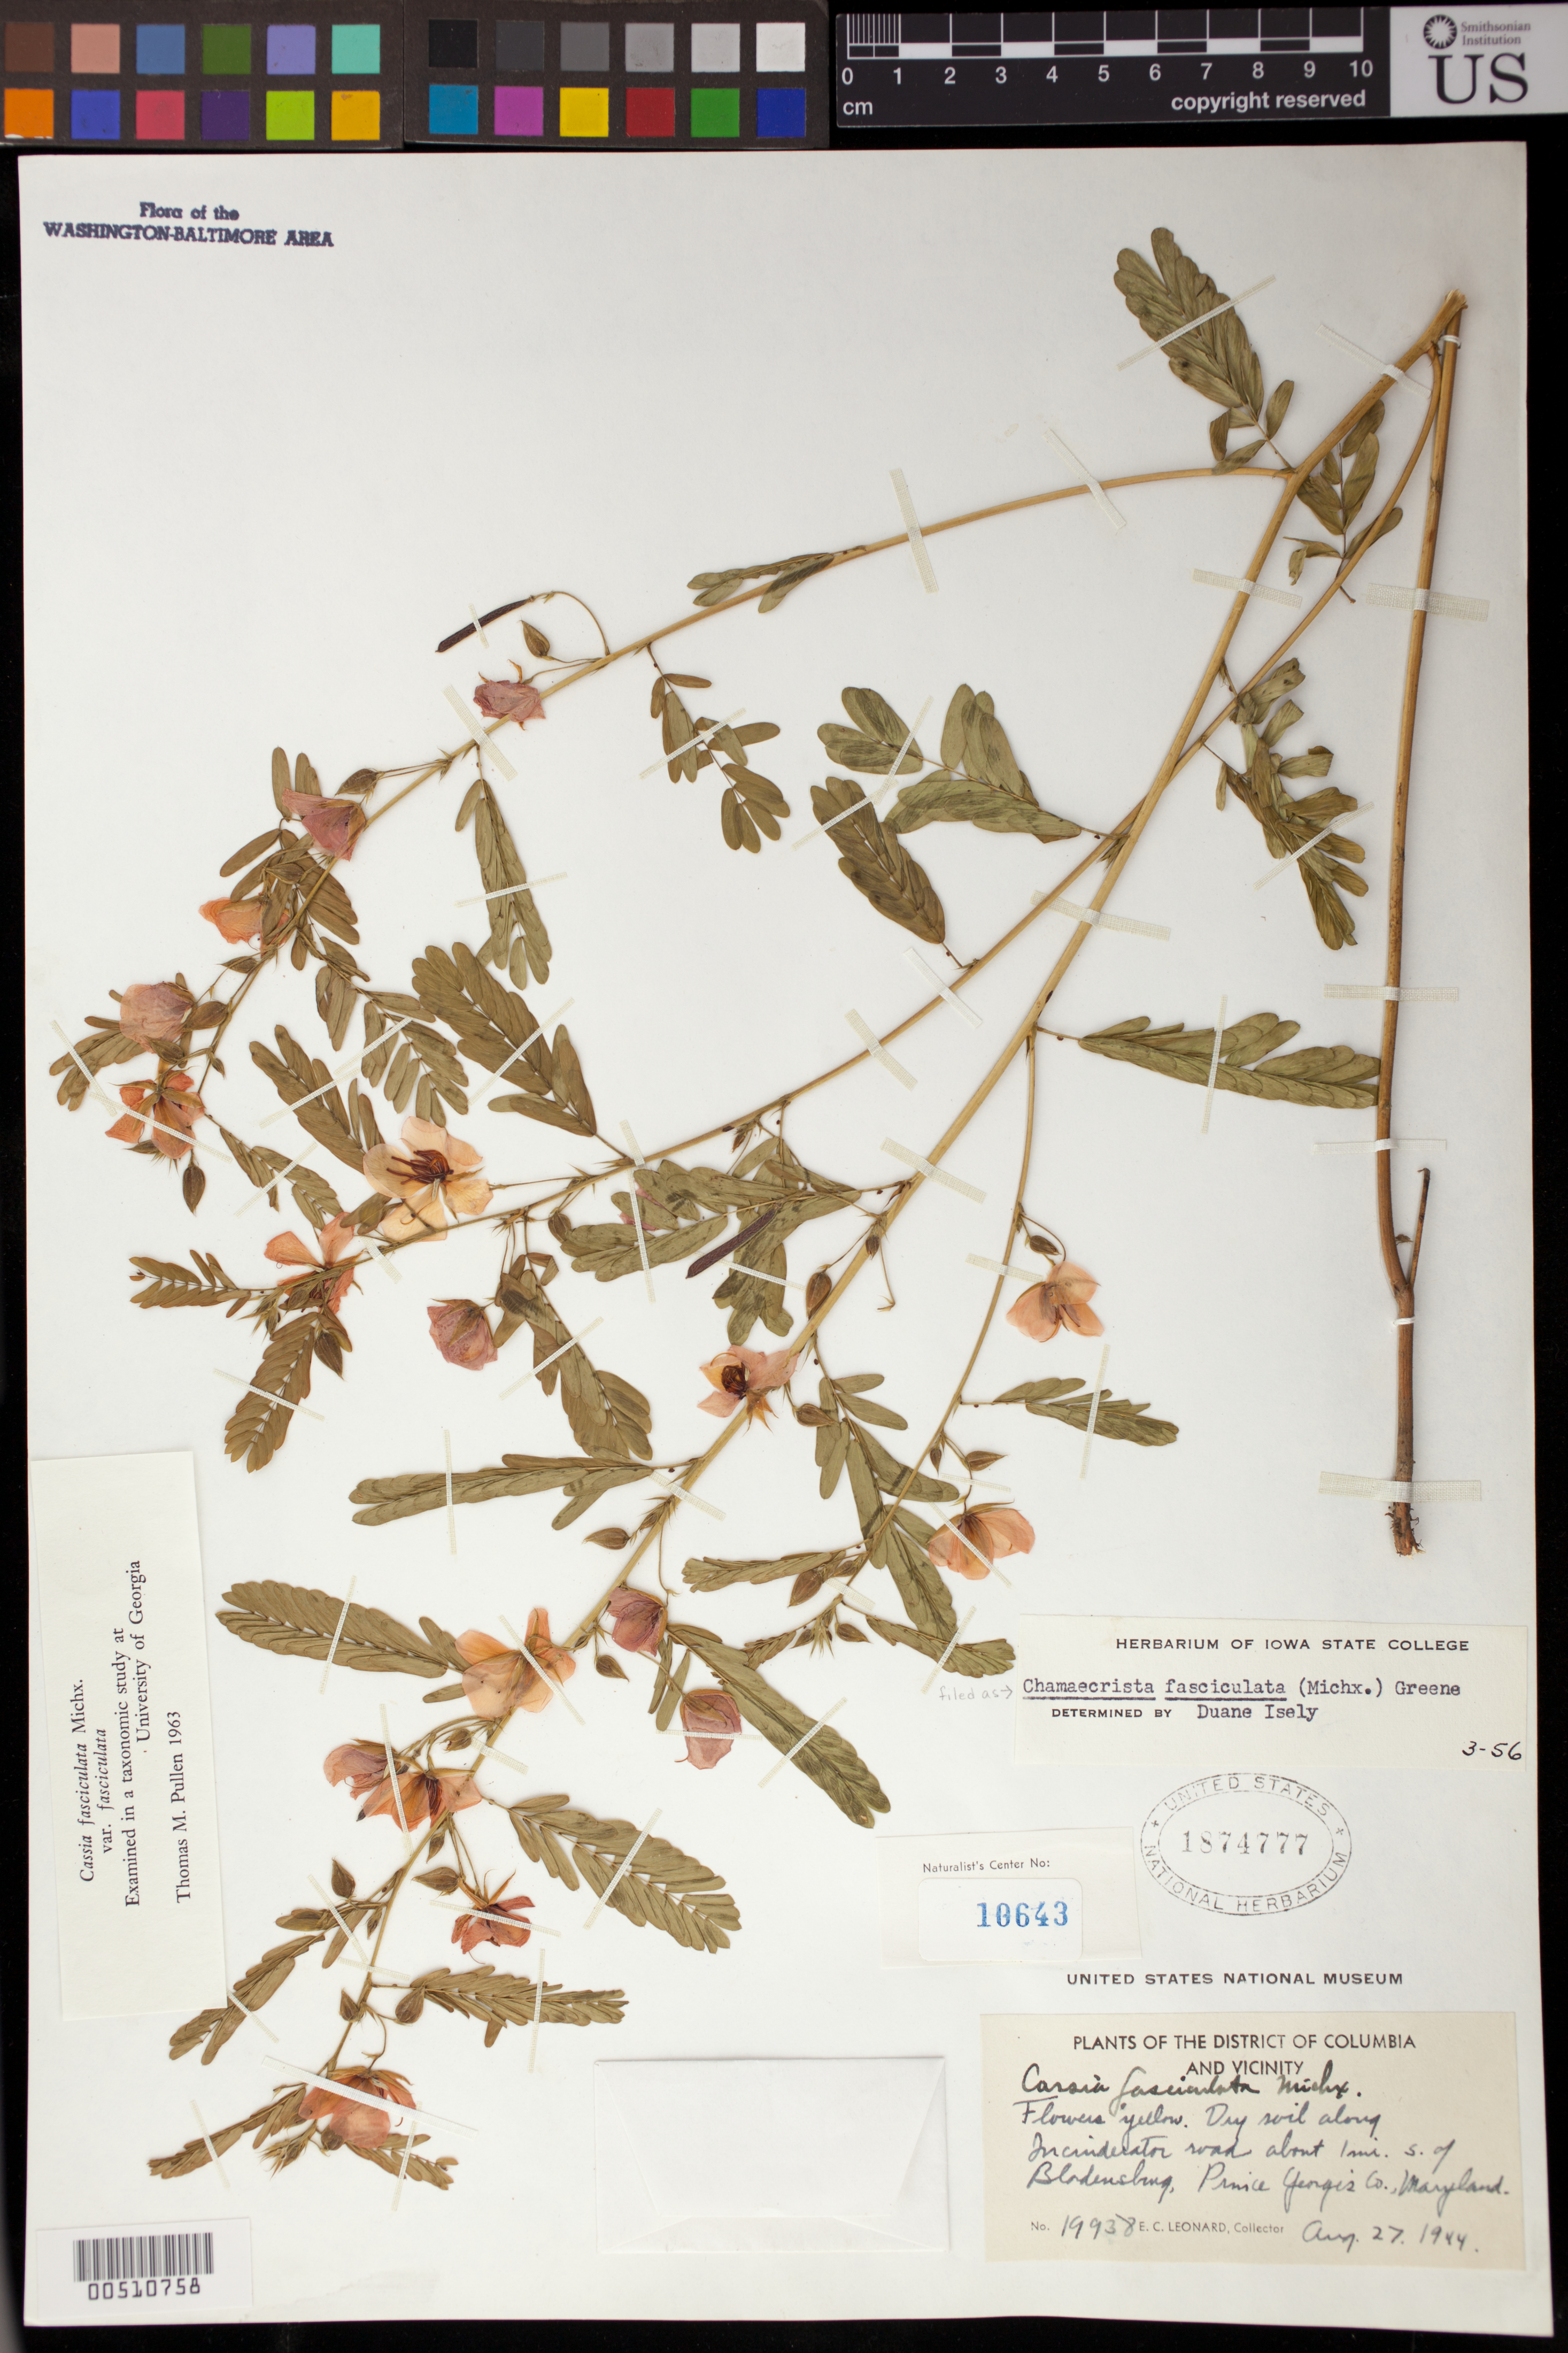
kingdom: Plantae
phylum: Tracheophyta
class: Magnoliopsida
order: Fabales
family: Fabaceae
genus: Chamaecrista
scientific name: Chamaecrista fasciculata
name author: (Michx.) Greene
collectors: E. C. Leonard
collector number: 19938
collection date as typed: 27 Aug 1944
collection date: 1944-08-27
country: United States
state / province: Maryland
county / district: Prince George's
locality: S of Bladensburg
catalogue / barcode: US 1874777